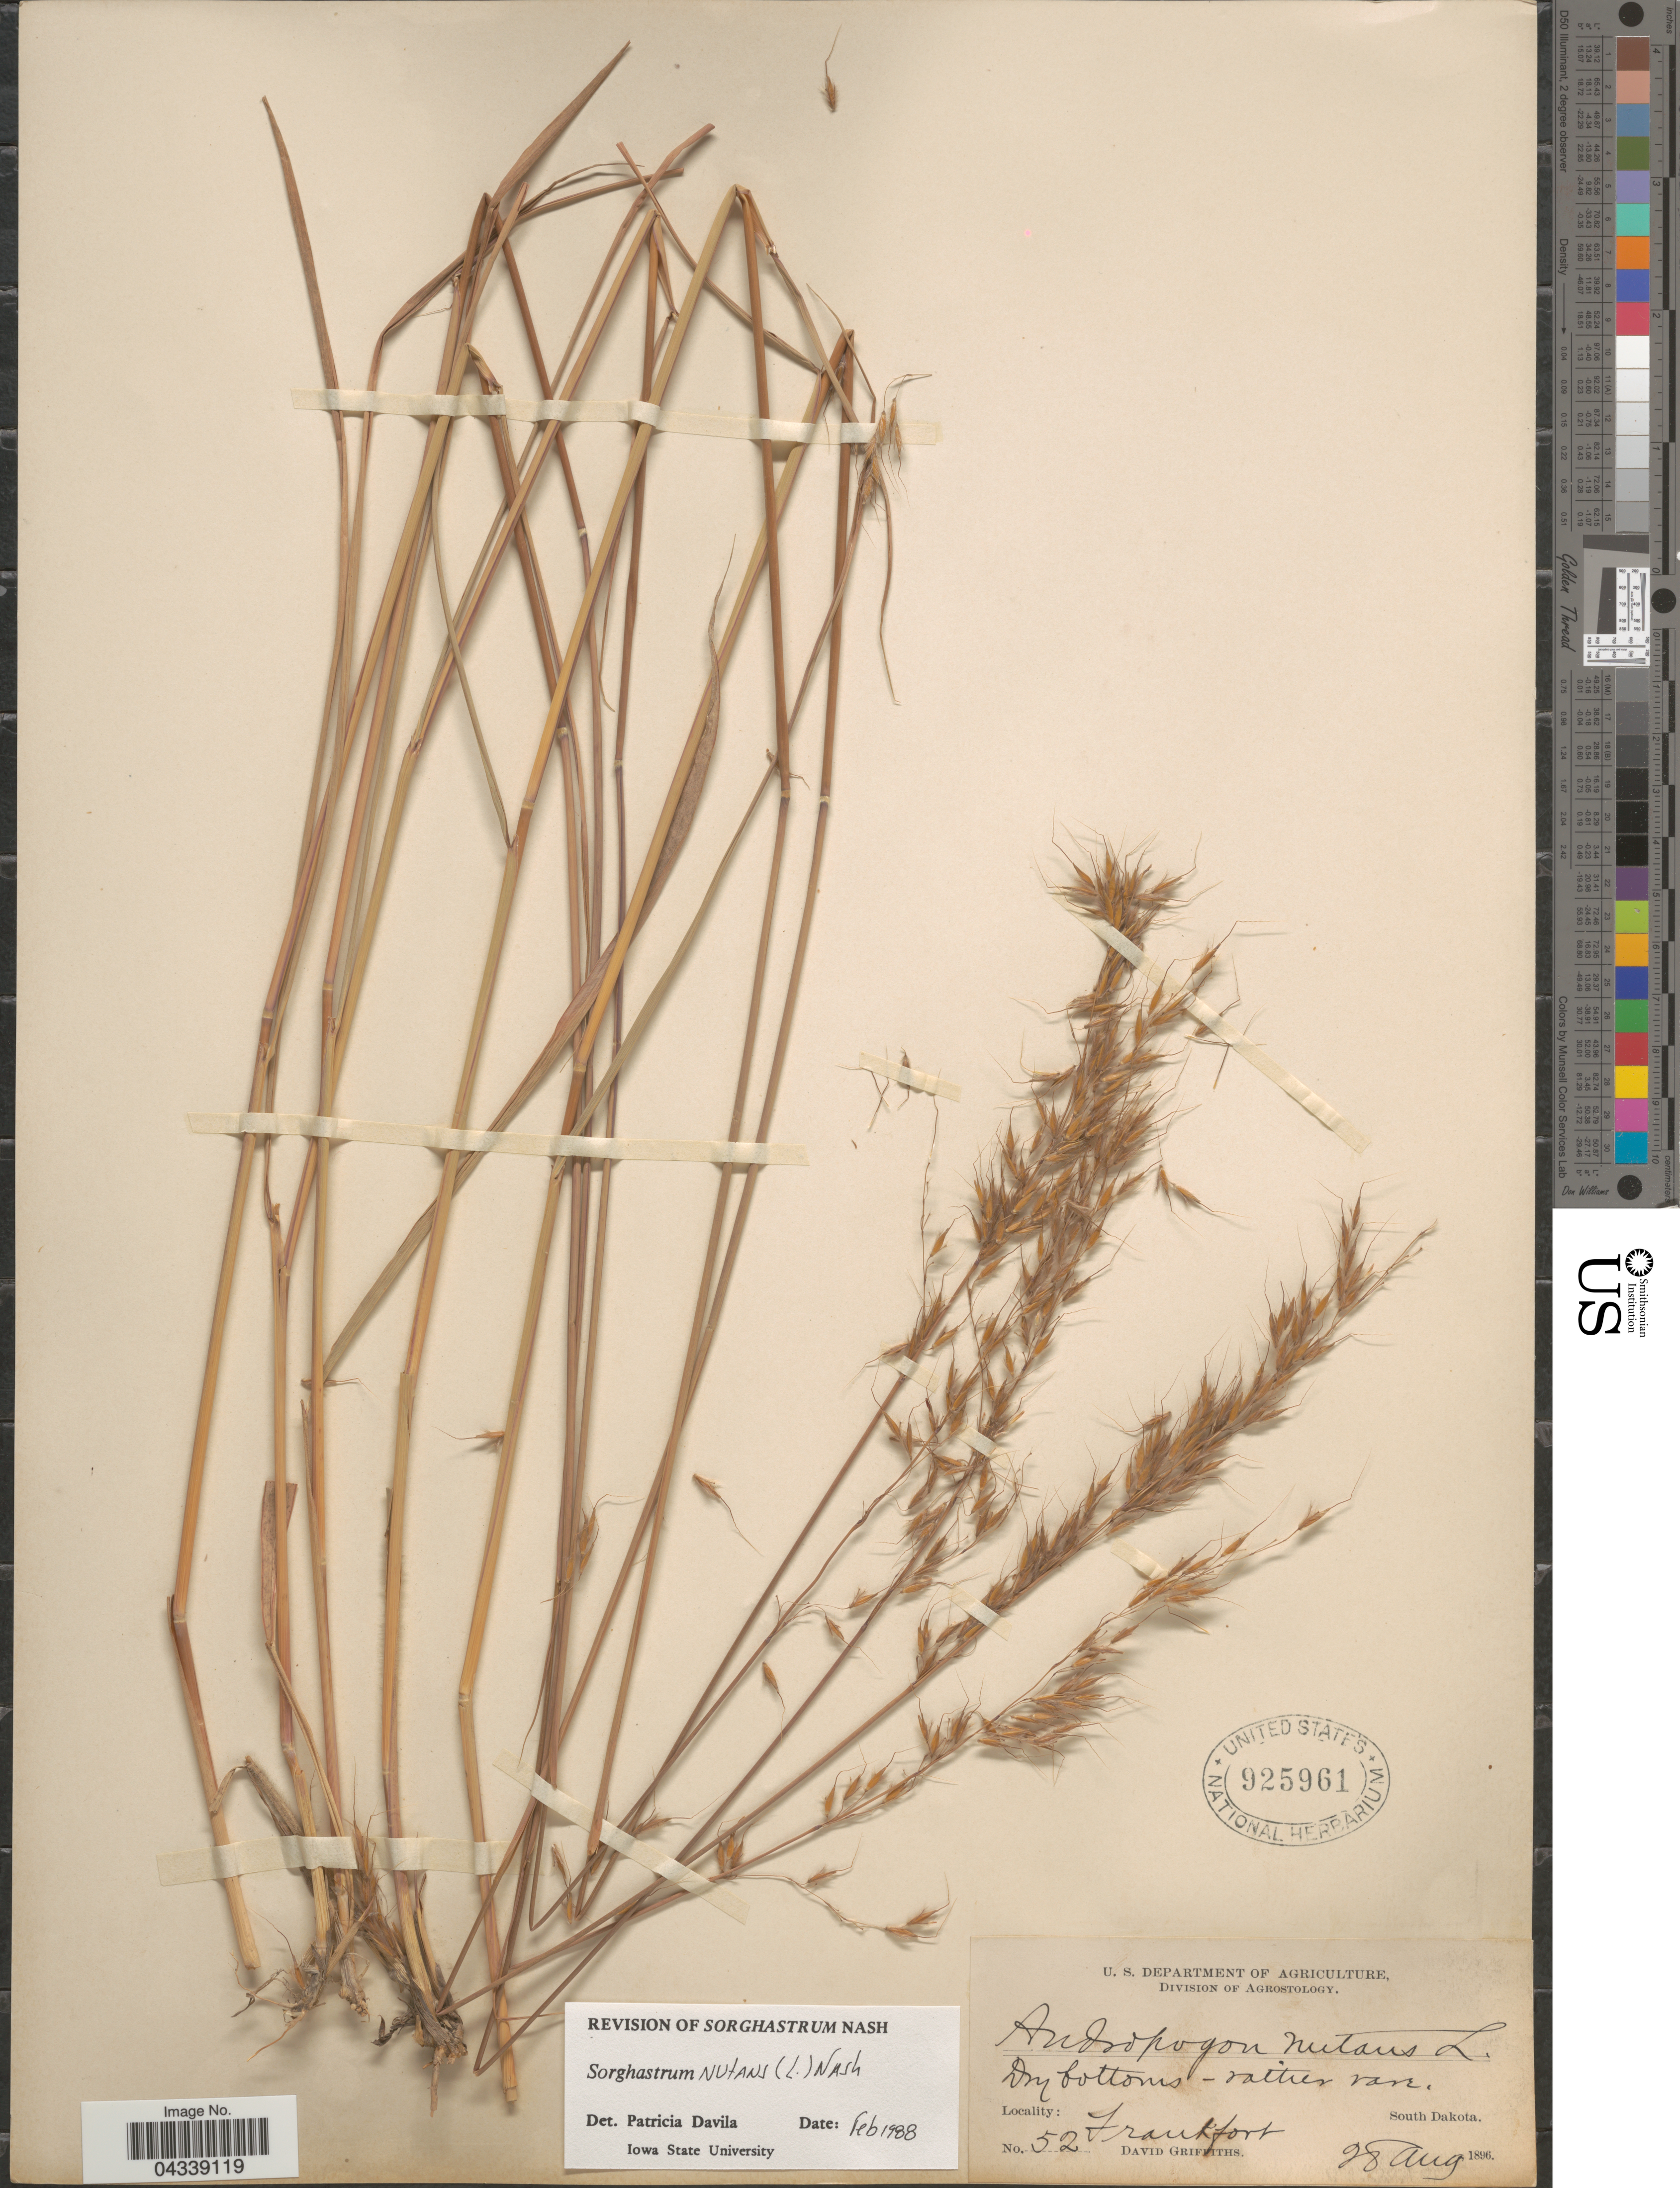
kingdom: Plantae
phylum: Tracheophyta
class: Liliopsida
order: Poales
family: Poaceae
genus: Sorghastrum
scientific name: Sorghastrum nutans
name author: (L.) Nash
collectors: D. Griffiths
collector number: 52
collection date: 1896-08-28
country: United States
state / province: South Dakota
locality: Frankfort.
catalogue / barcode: US 925961